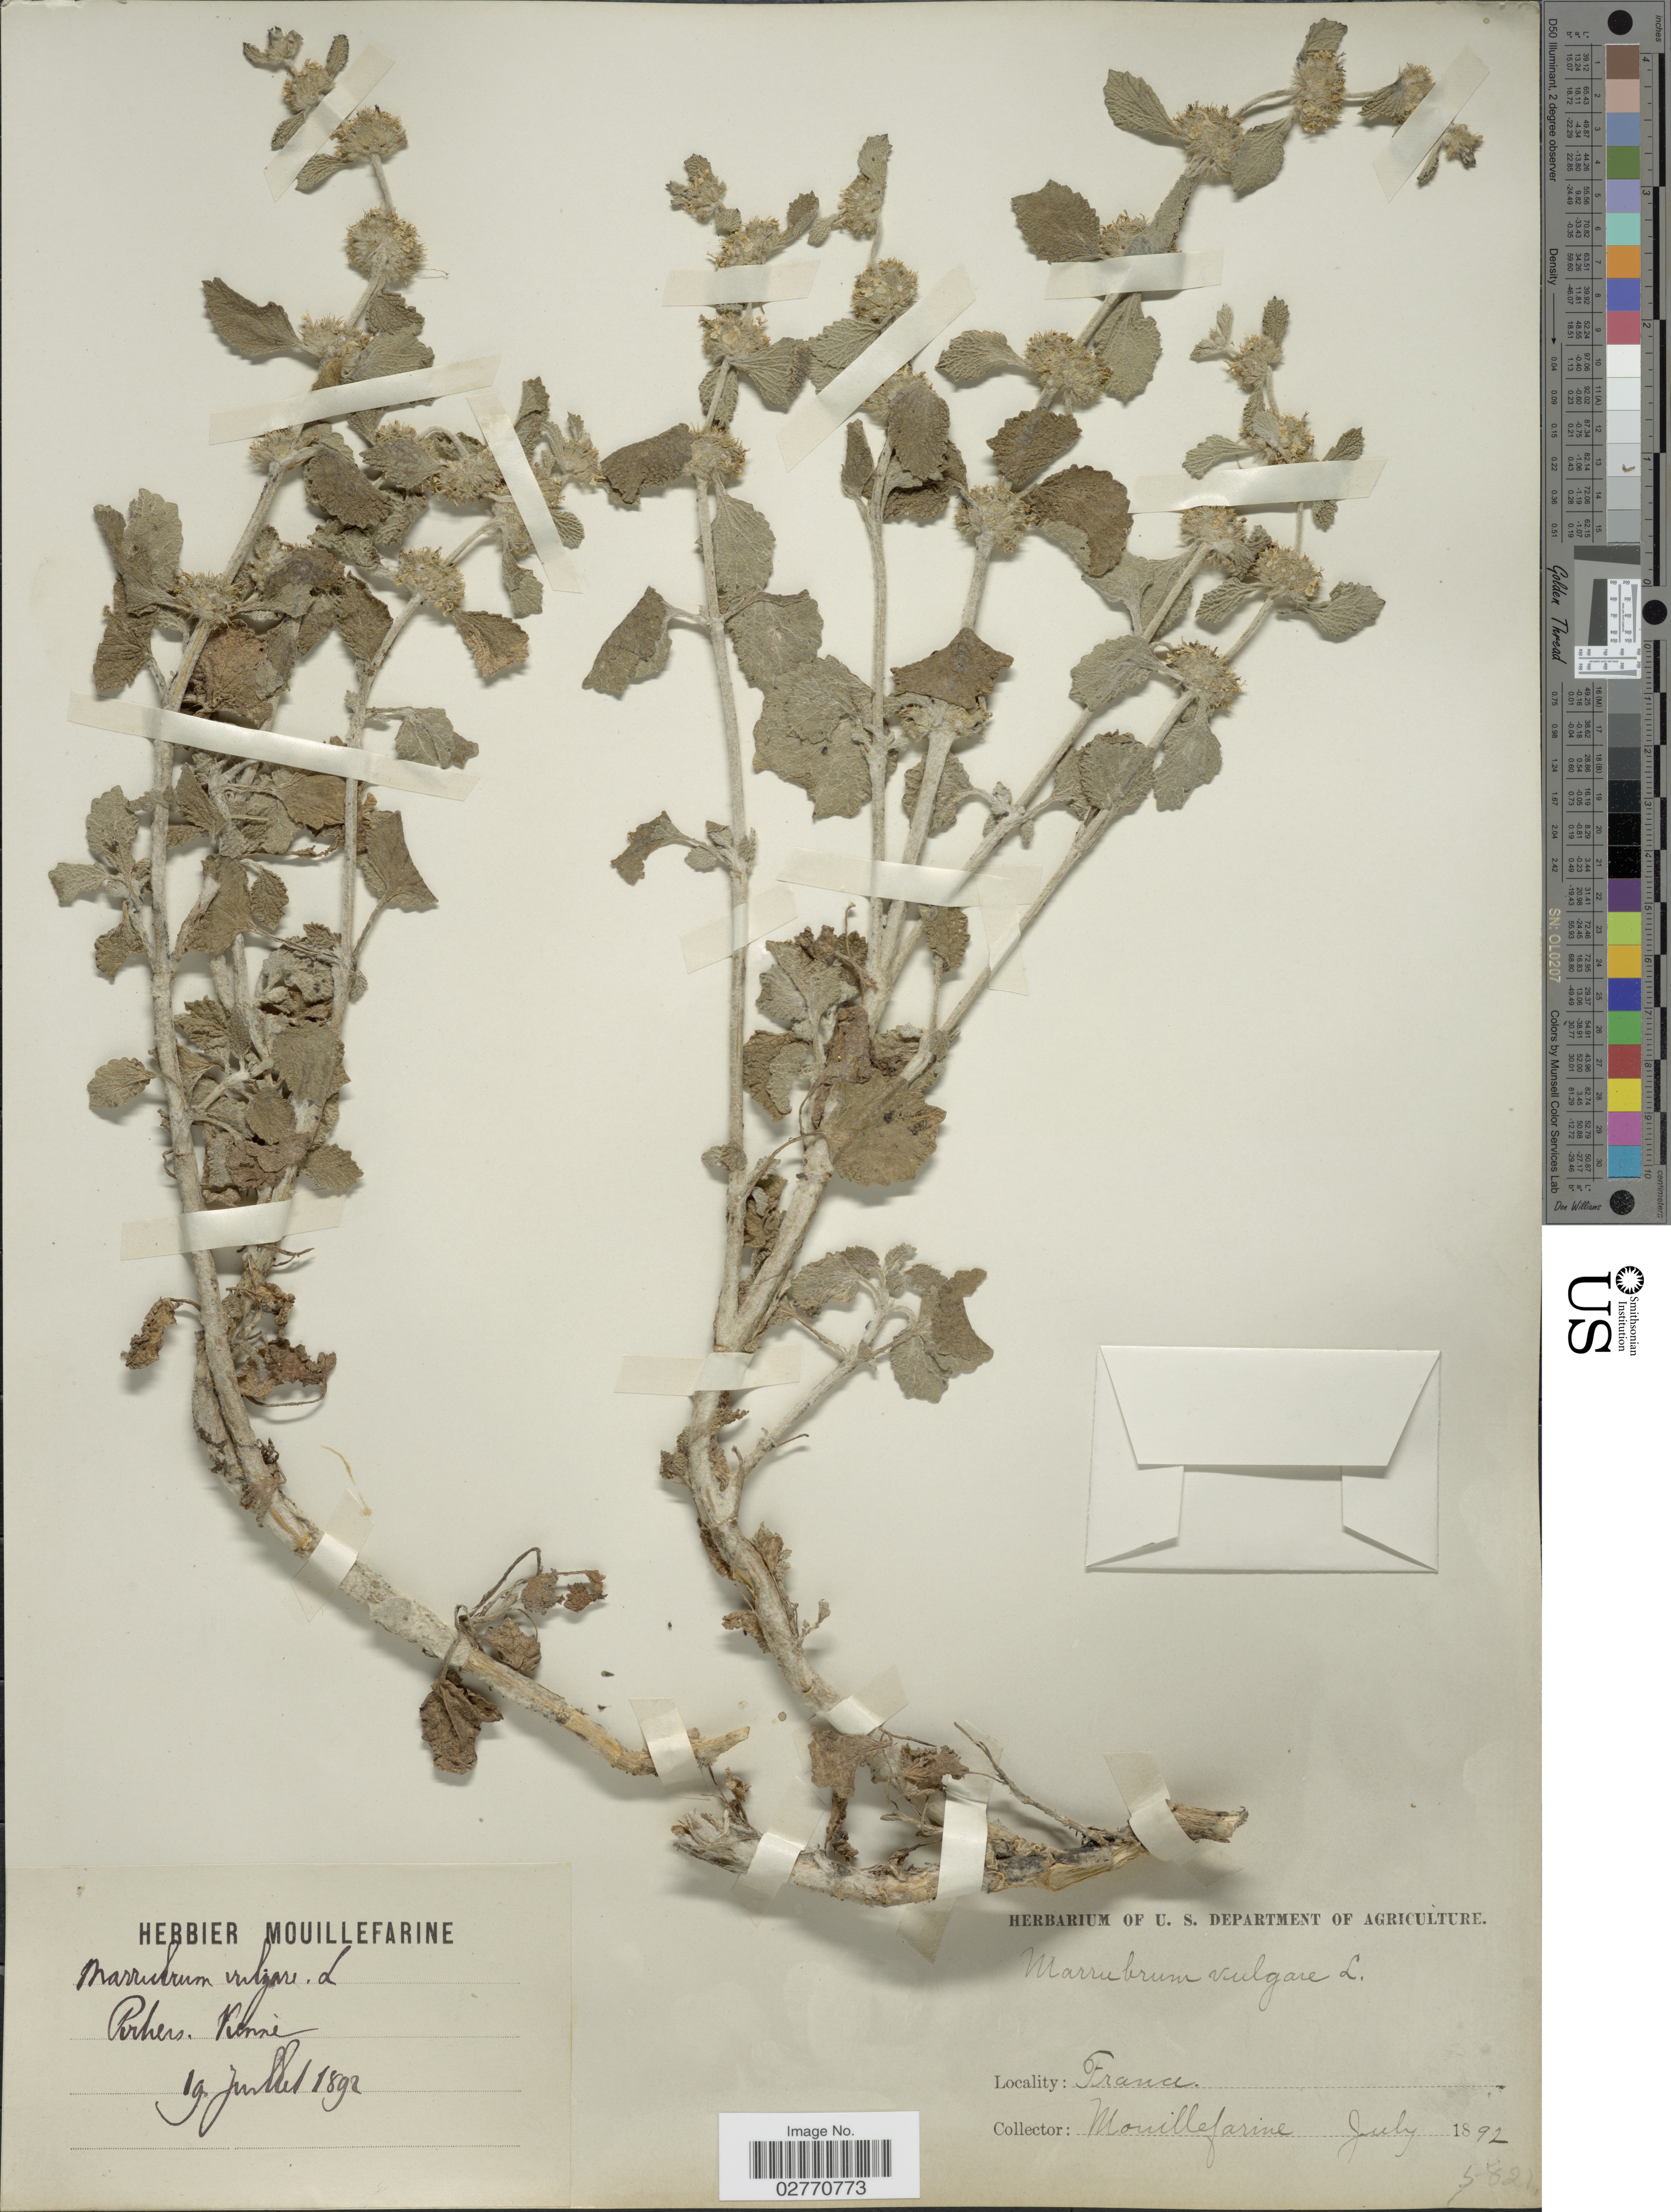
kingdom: Plantae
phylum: Tracheophyta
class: Magnoliopsida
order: Lamiales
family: Lamiaceae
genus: Marrubium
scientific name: Marrubium vulgare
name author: L.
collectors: A. Mouillefarine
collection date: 1892-07-19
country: France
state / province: Nouvelle-Aquitaine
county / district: Vienne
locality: Poitiers, Vienne